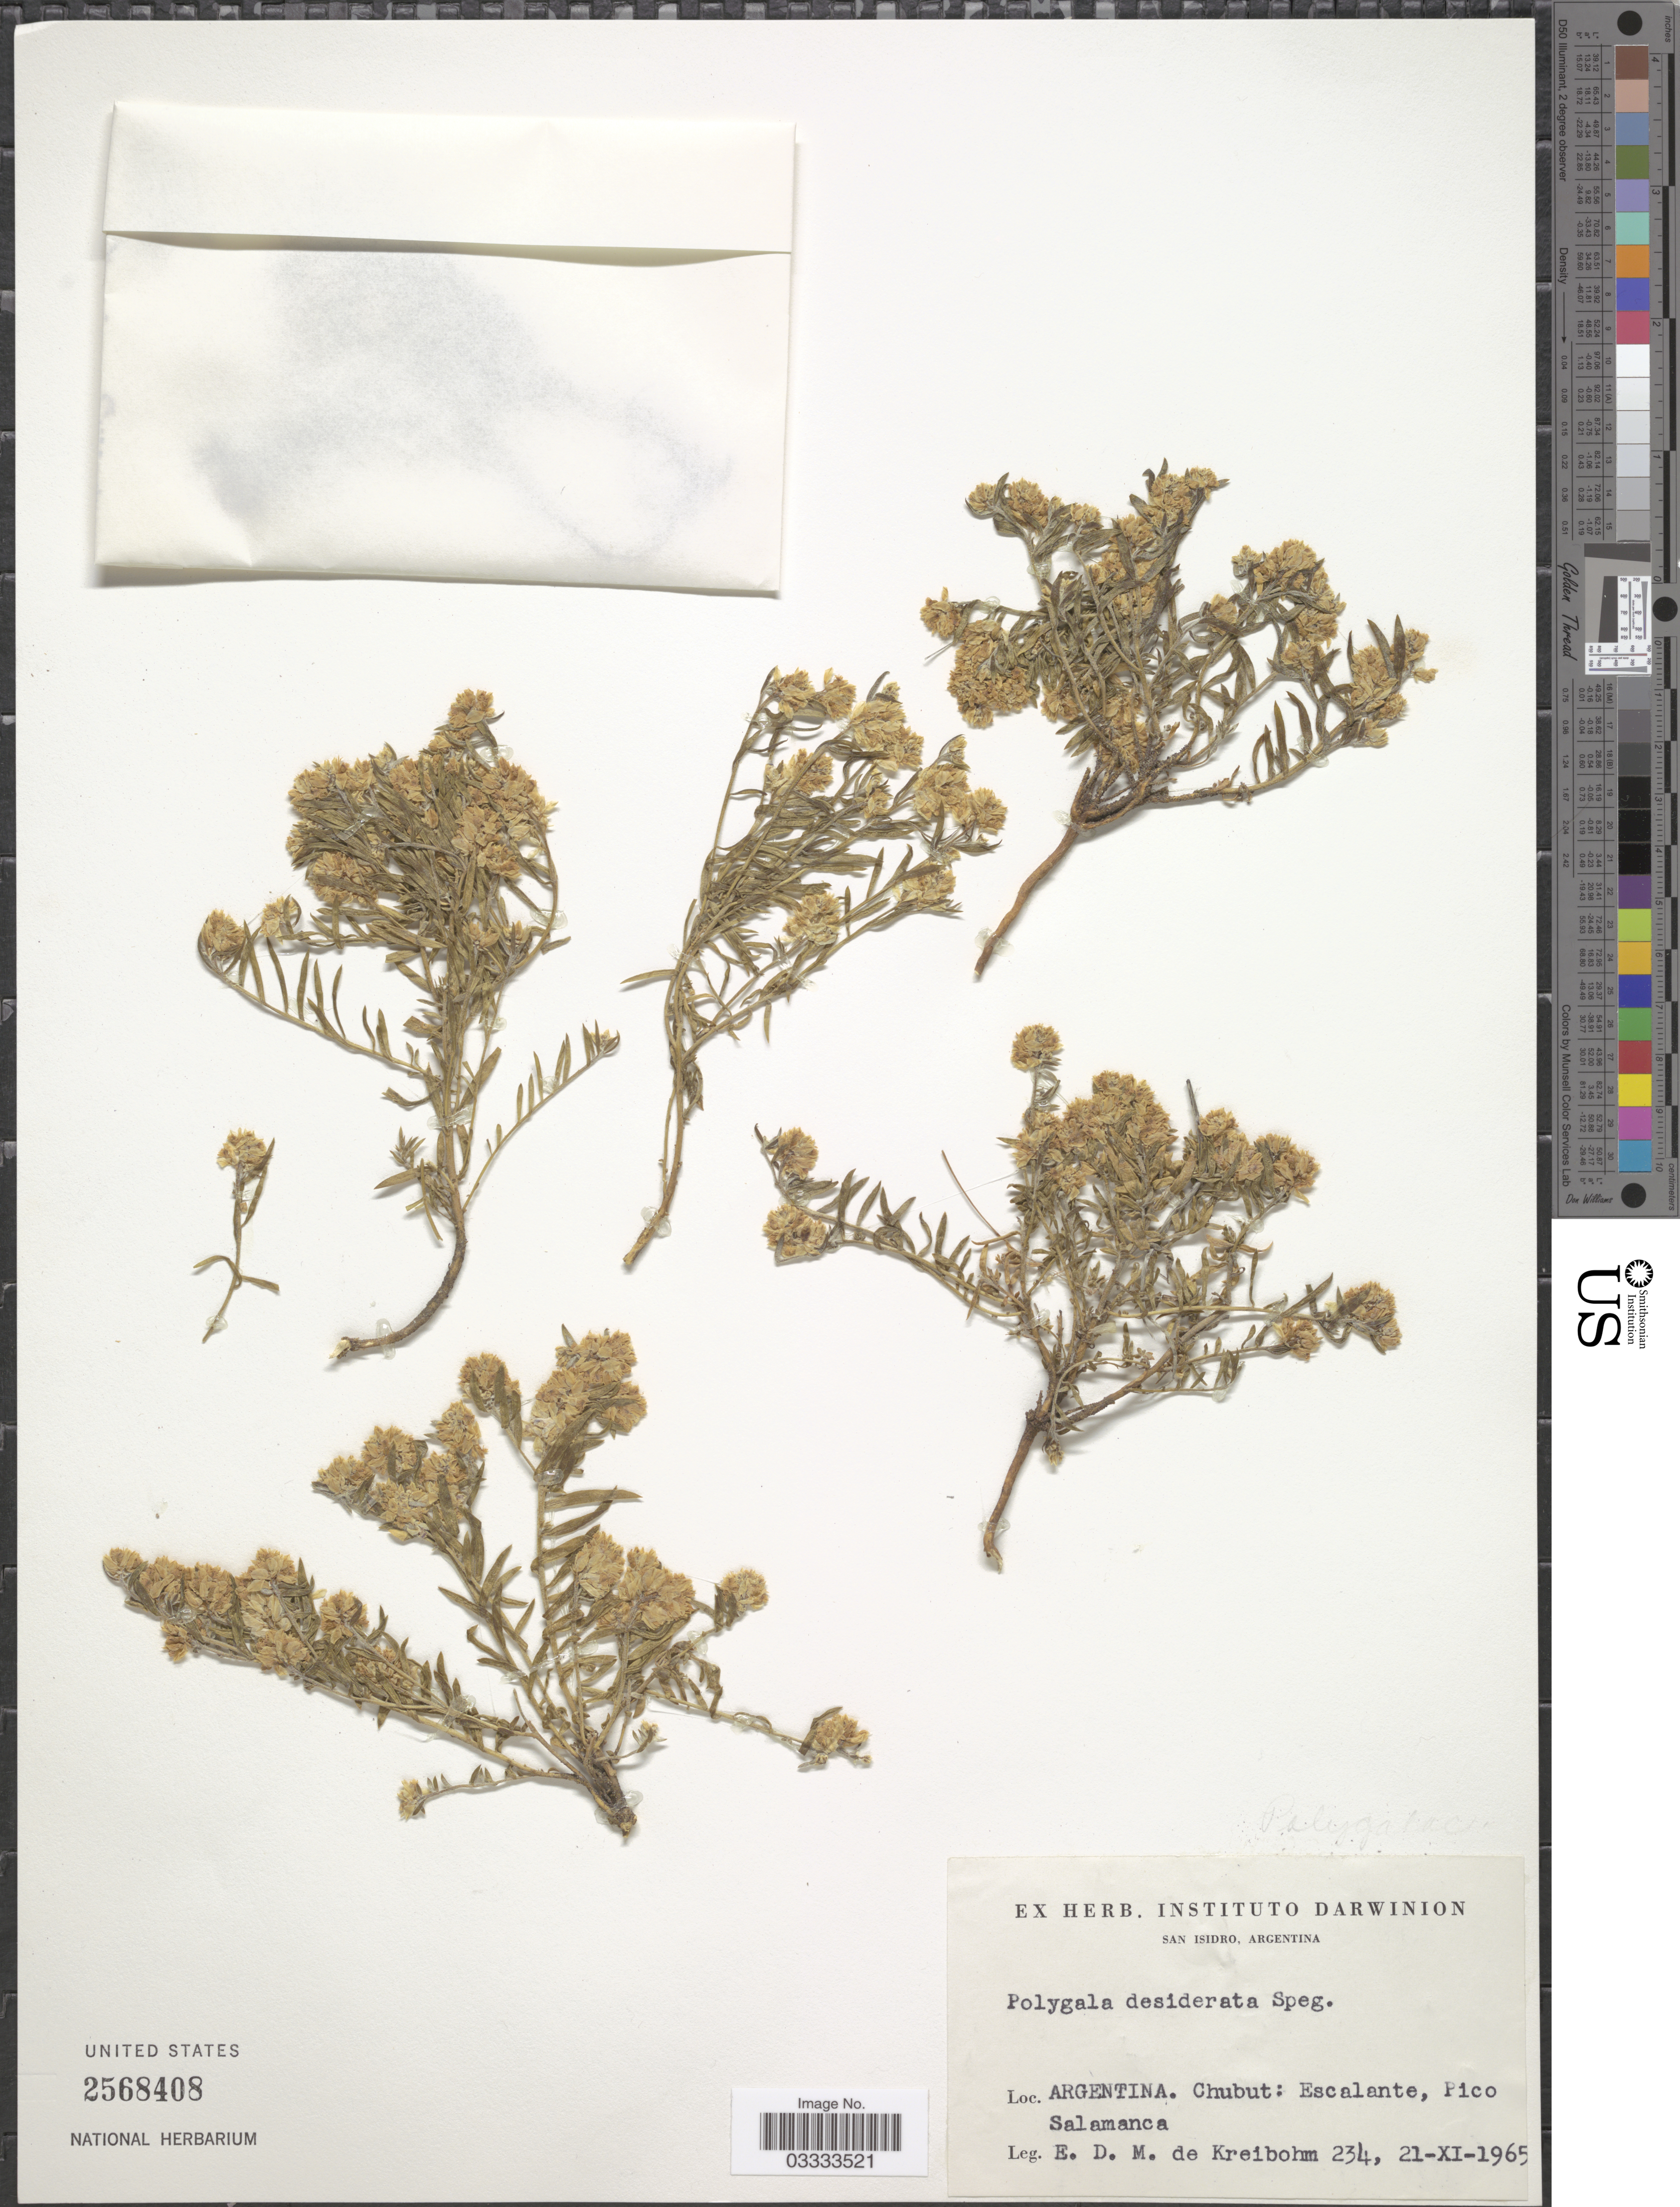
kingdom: Plantae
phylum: Tracheophyta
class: Magnoliopsida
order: Fabales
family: Polygalaceae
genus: Polygala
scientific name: Polygala desiderata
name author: Speg.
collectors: E. Kreibohm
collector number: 234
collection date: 1965-11-21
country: Argentina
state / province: Chubut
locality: Escalante, Pico Salamanca.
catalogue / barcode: US 2568408